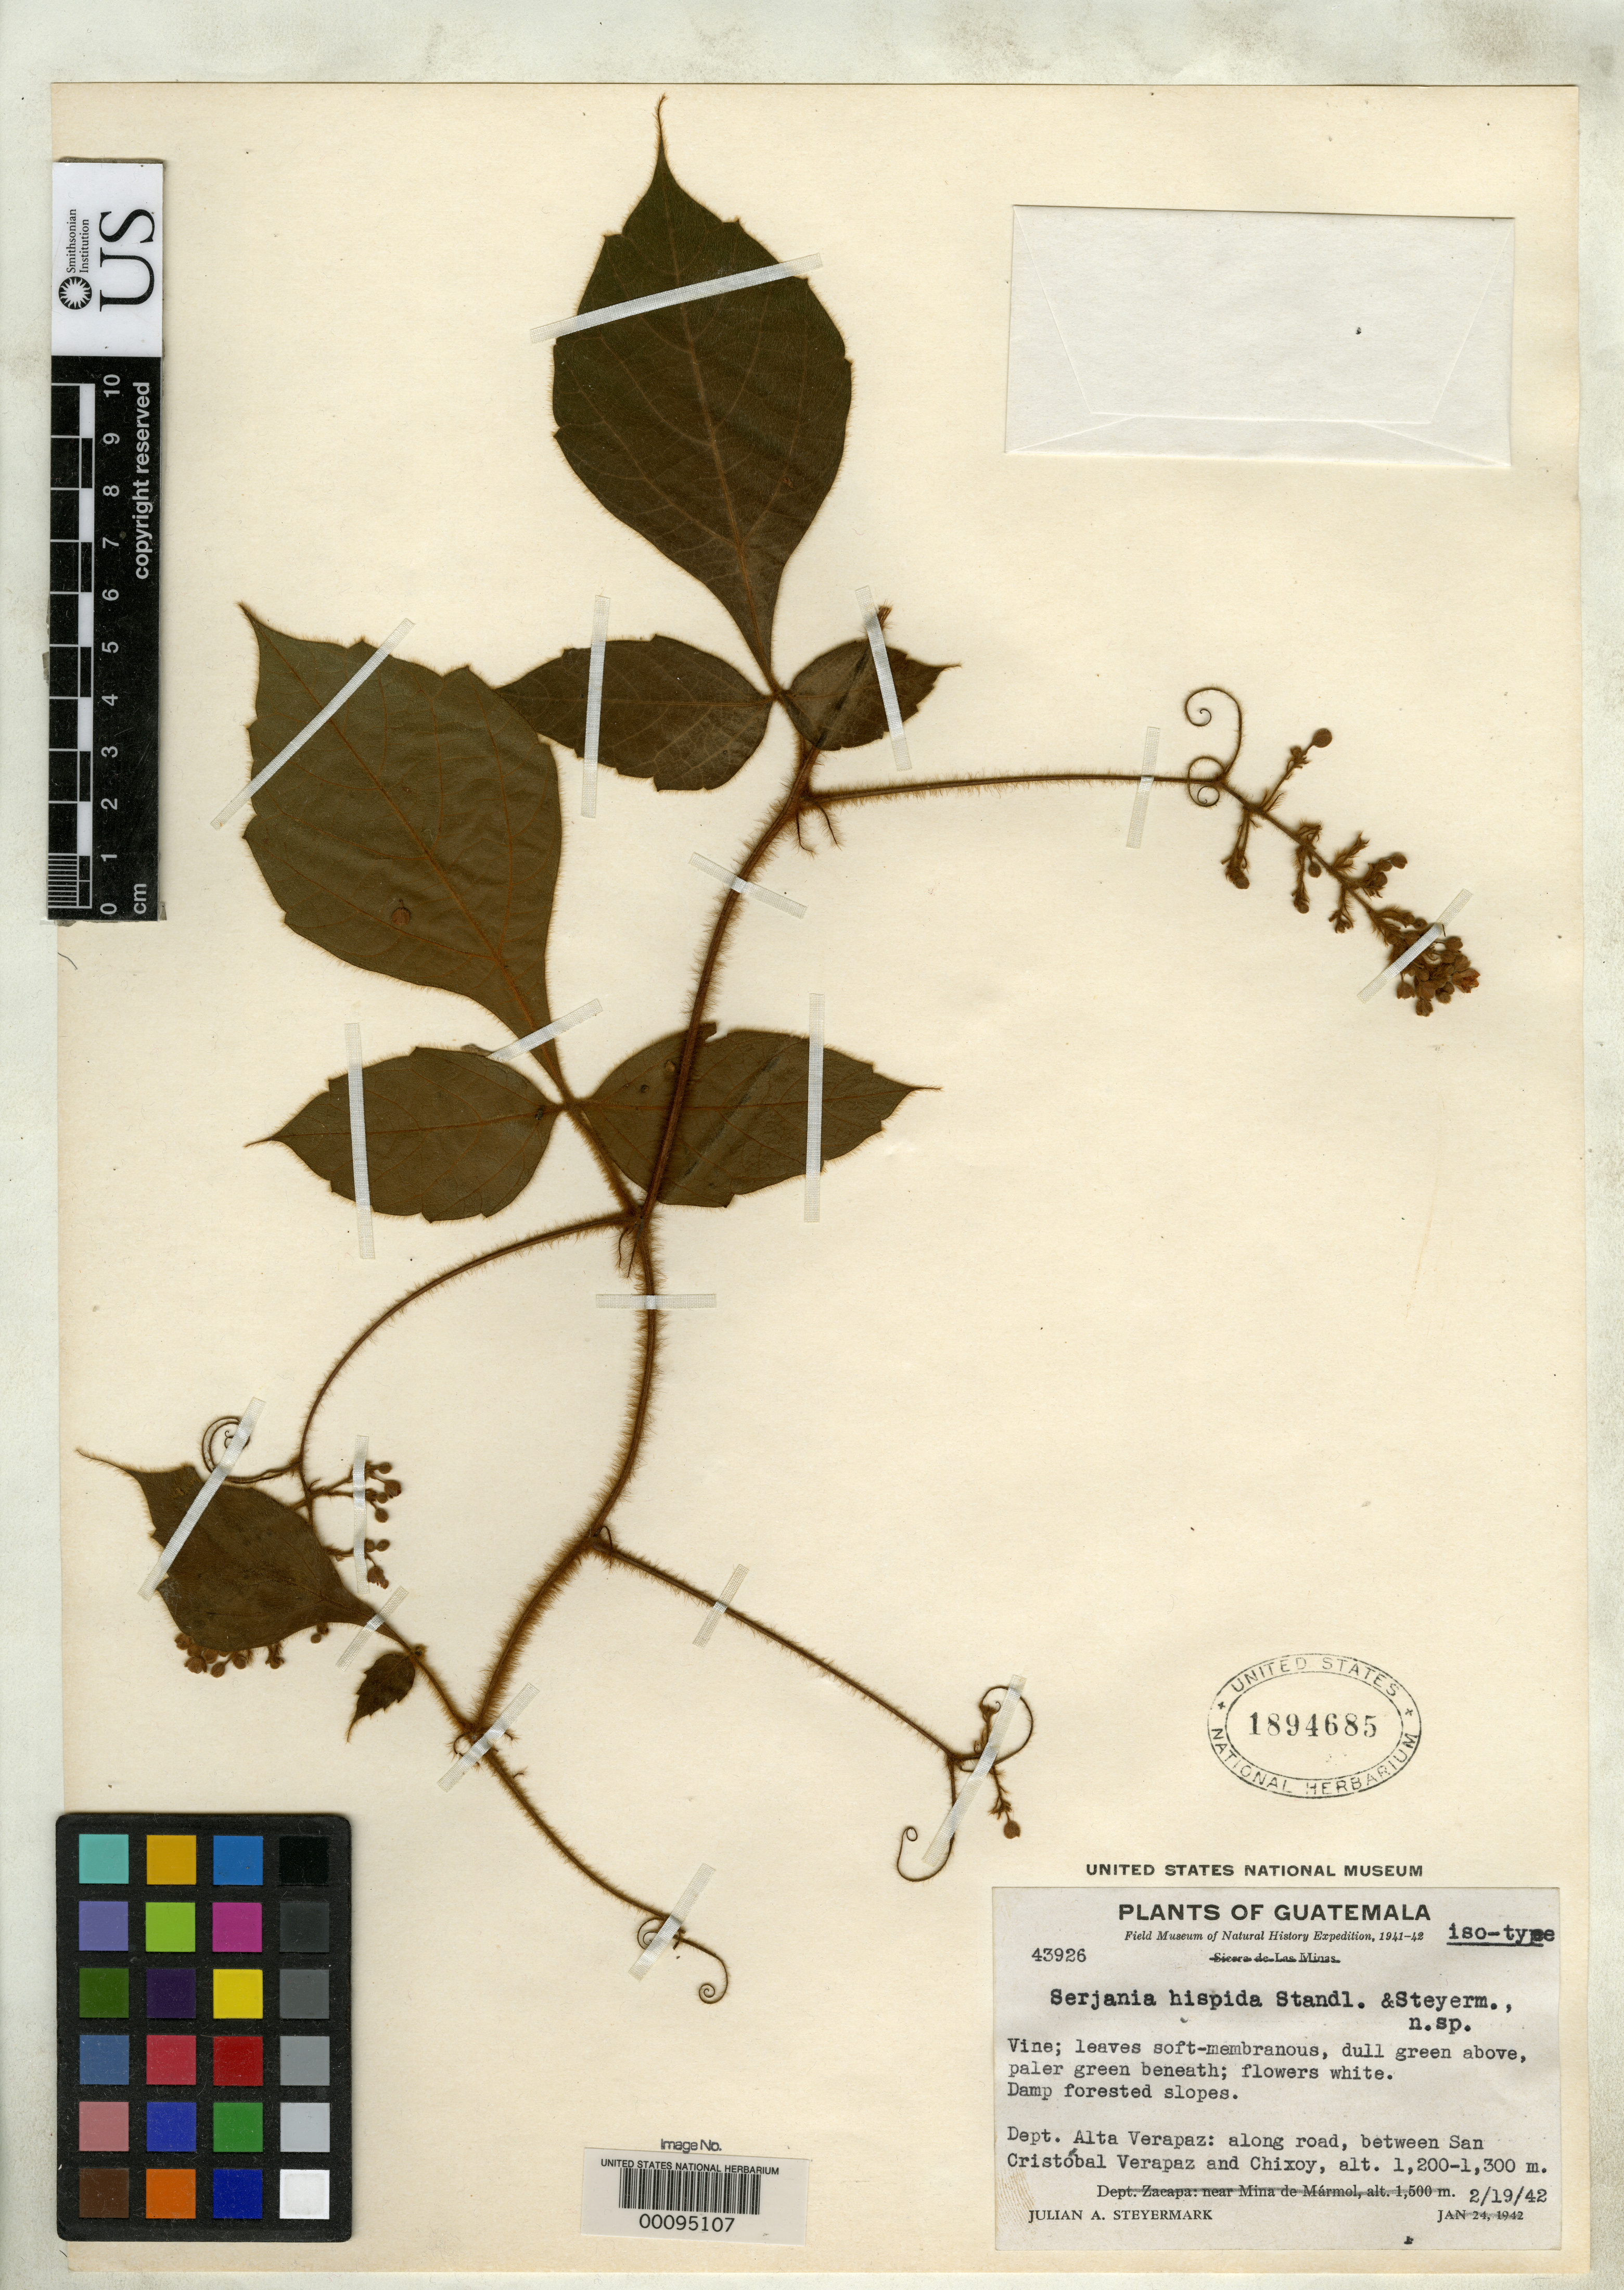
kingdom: Plantae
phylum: Tracheophyta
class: Magnoliopsida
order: Sapindales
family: Sapindaceae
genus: Serjania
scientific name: Serjania hispida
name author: Standl. & Steyerm.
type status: Isotype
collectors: J. Steyermark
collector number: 43926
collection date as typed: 19 Feb 1942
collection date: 1942-02-19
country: Guatemala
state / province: Alta Verapaz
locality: Road between San Cristobal & Chixoy.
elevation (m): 1200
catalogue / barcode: US 1894685